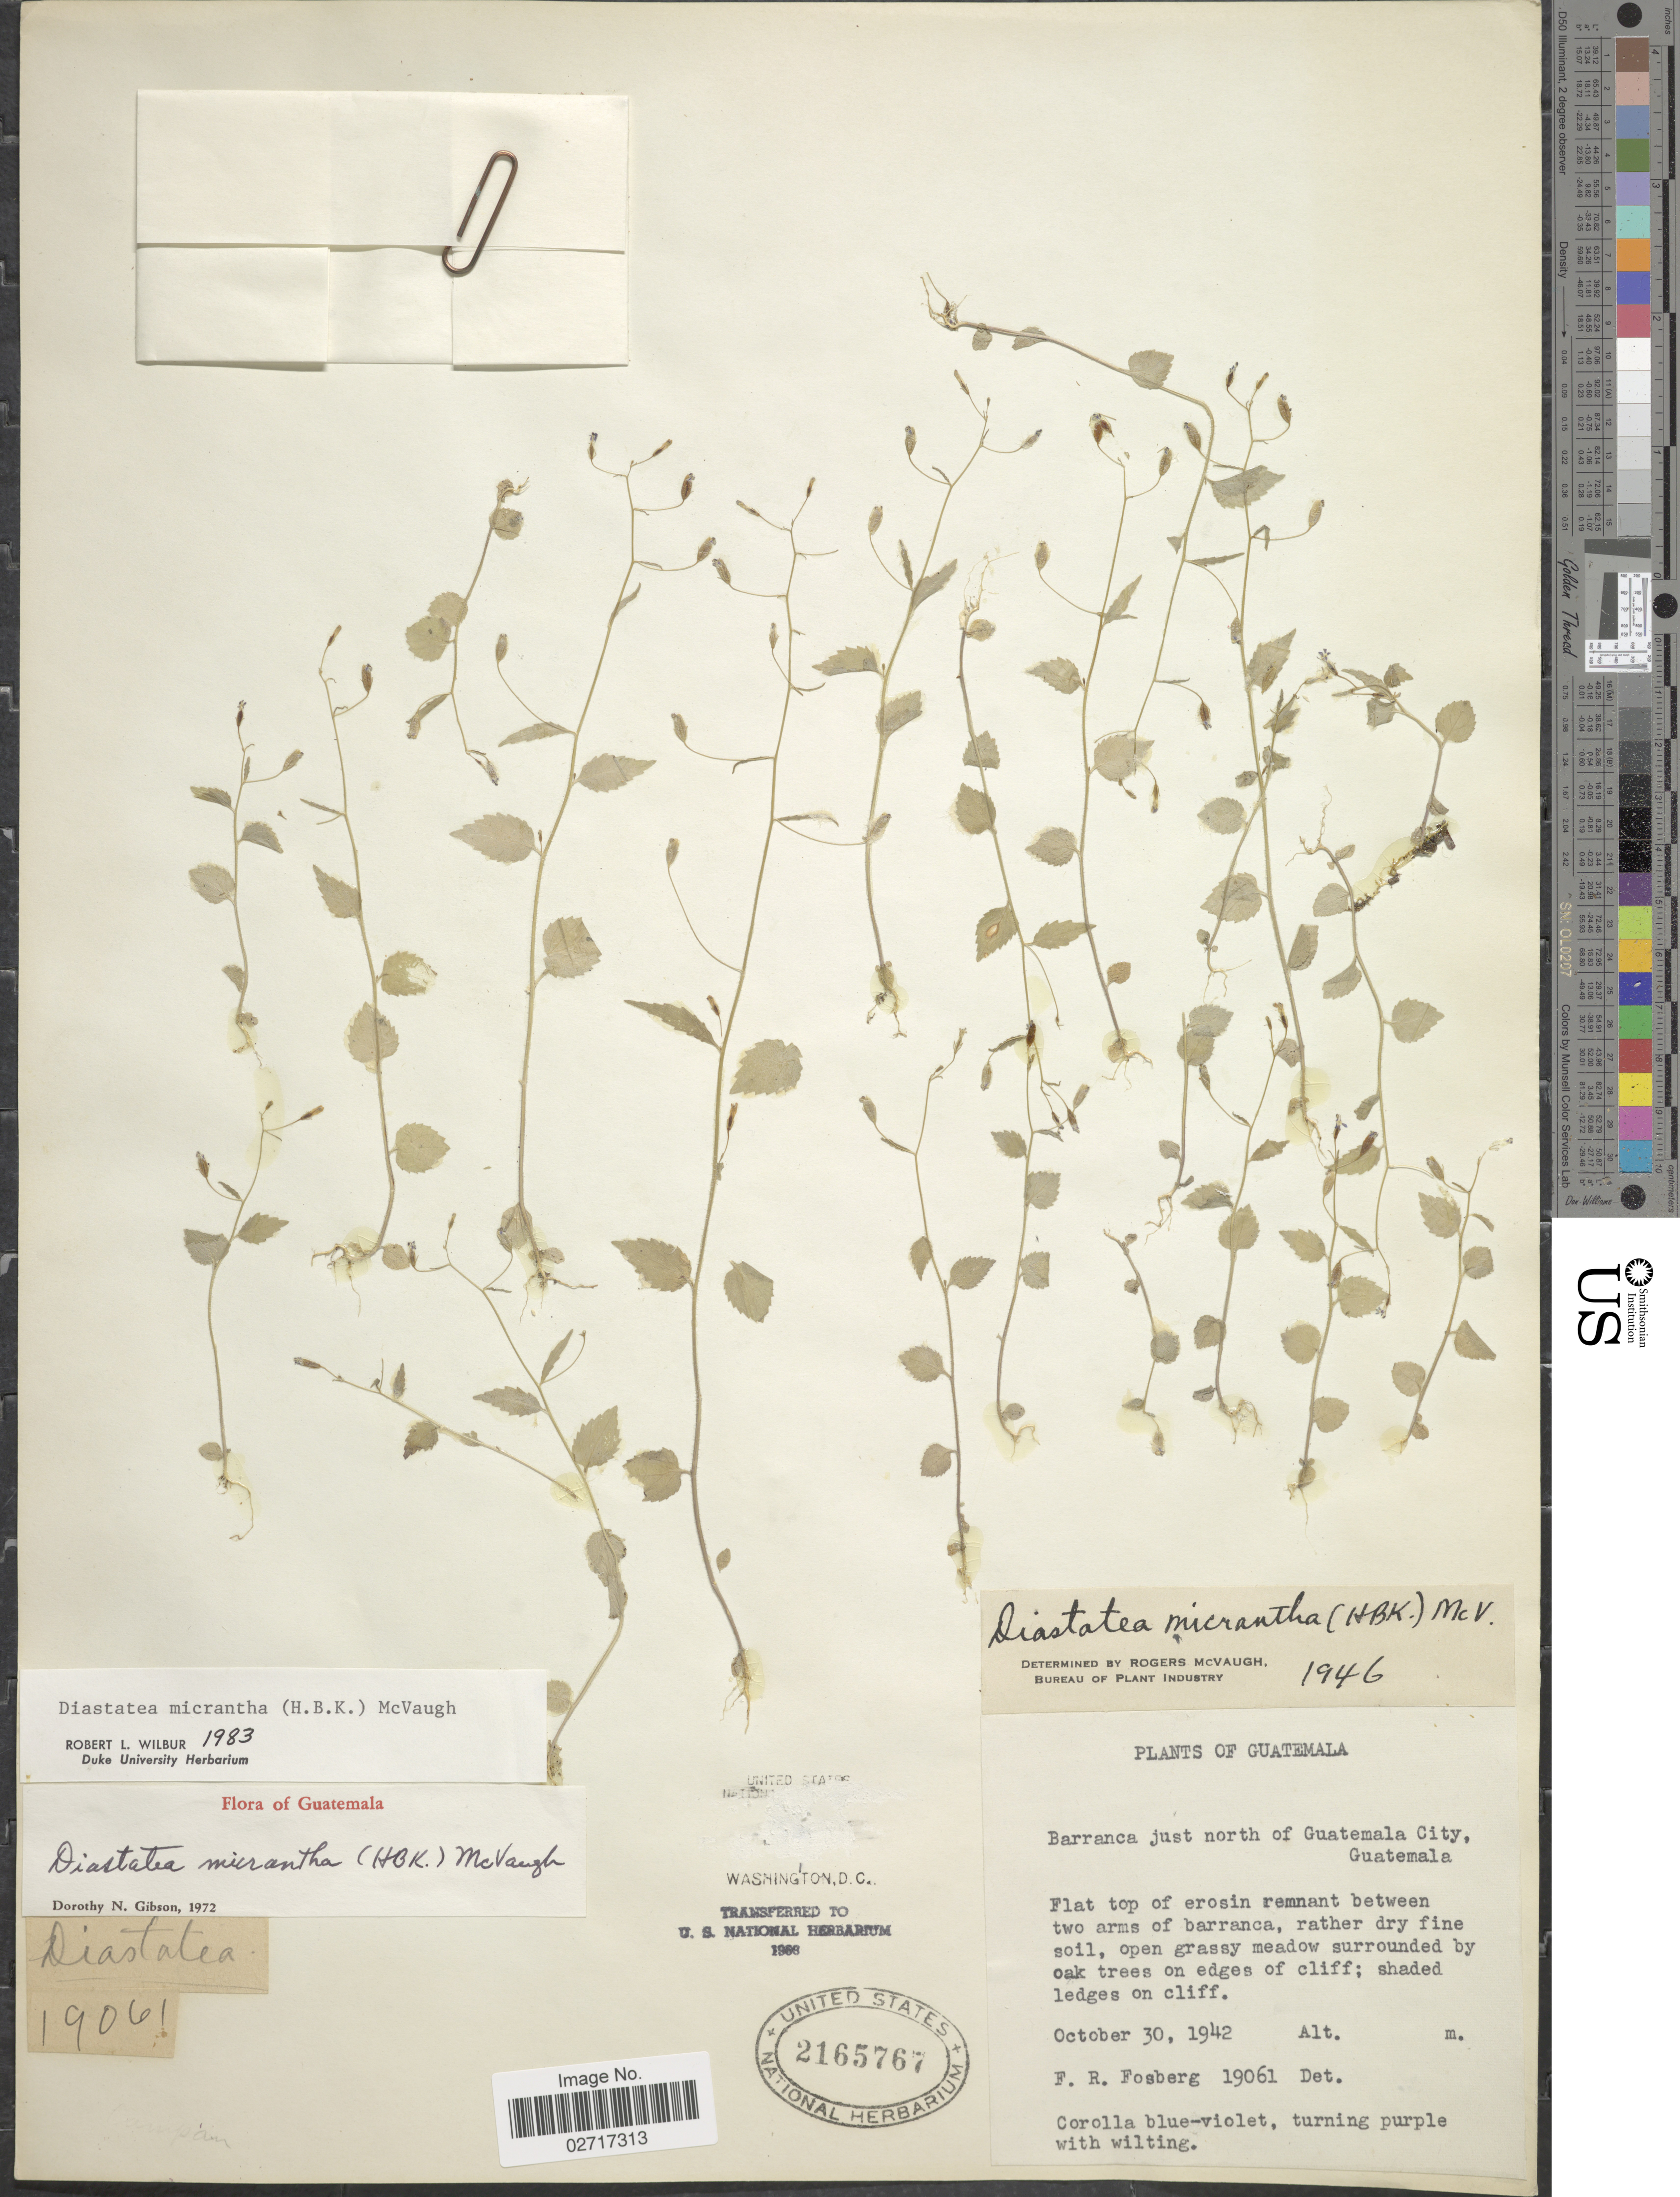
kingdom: Plantae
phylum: Tracheophyta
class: Magnoliopsida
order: Asterales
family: Campanulaceae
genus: Diastatea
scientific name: Diastatea micrantha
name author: (Kunth) McVaugh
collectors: F. R. Fosberg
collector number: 19061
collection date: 1942-10-30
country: Guatemala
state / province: Guatemala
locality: Barranca just north of Guatemala City.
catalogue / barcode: US 2165767